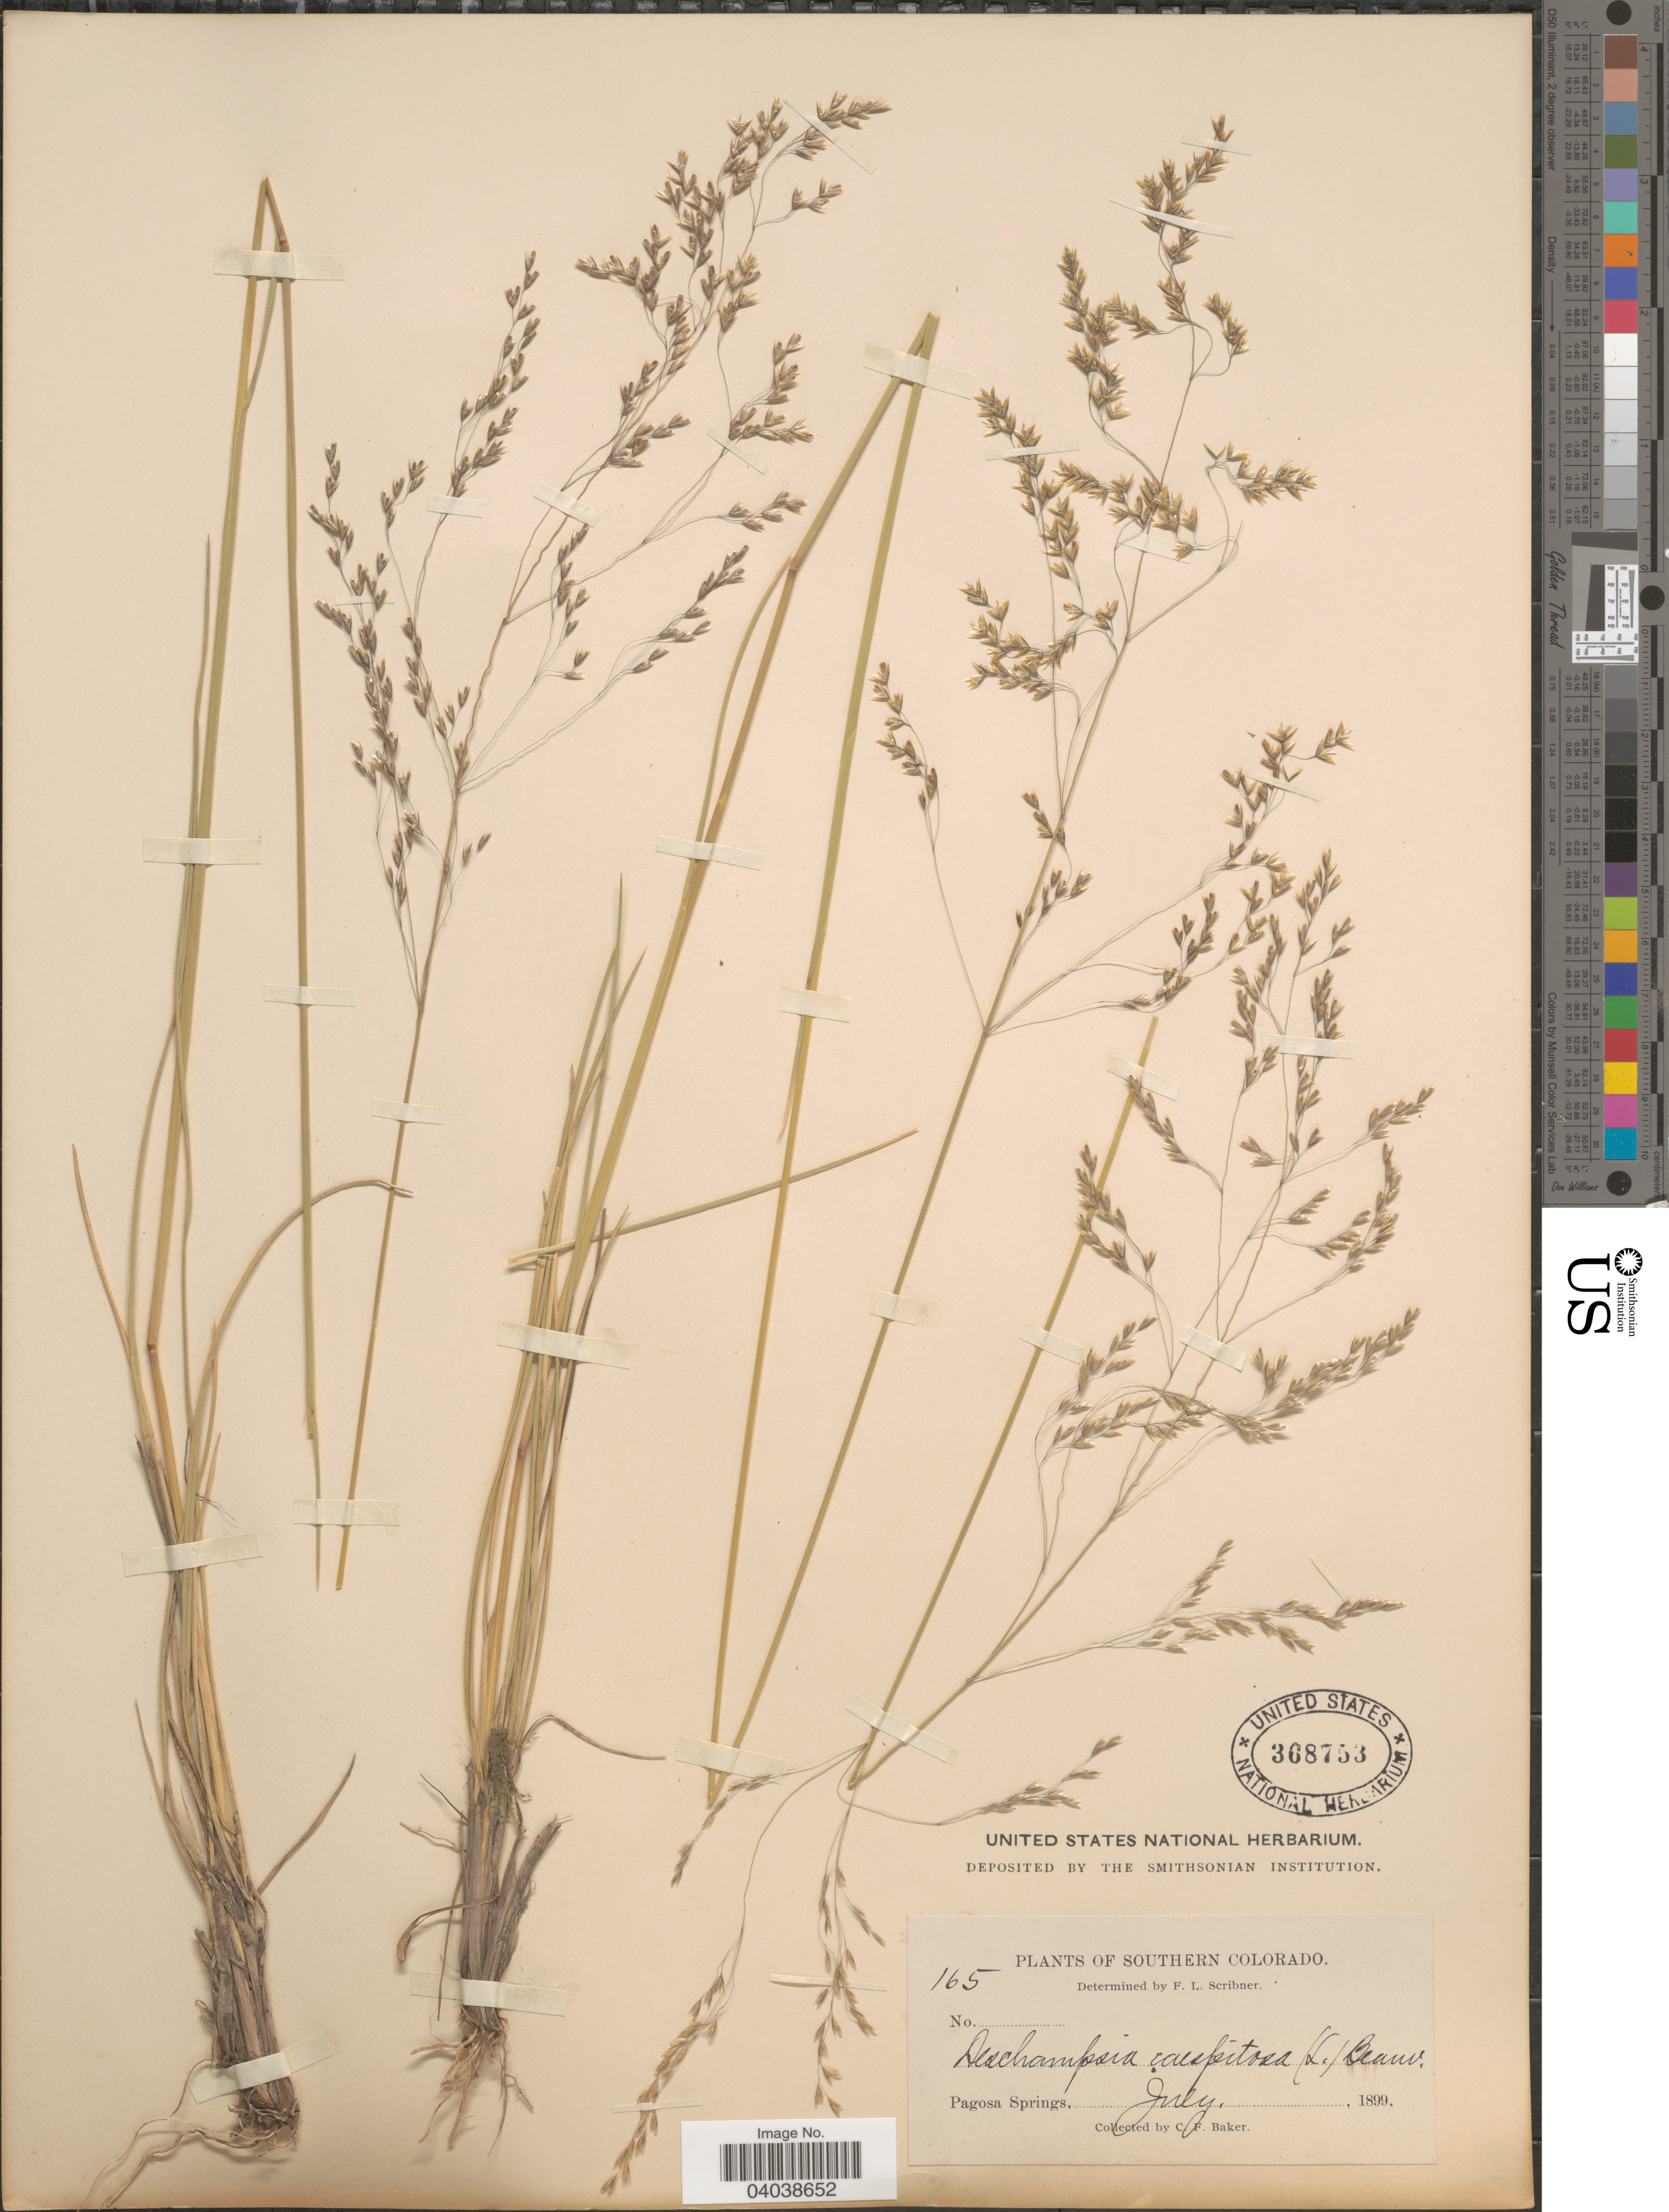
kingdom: Plantae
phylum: Tracheophyta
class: Liliopsida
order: Poales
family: Poaceae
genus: Deschampsia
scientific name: Deschampsia cespitosa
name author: (L.) P. Beauv.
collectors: C. F. Baker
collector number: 165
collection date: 1899-07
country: United States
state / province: Colorado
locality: Southern Colorado. Pagosa Springs.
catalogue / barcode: US 368753